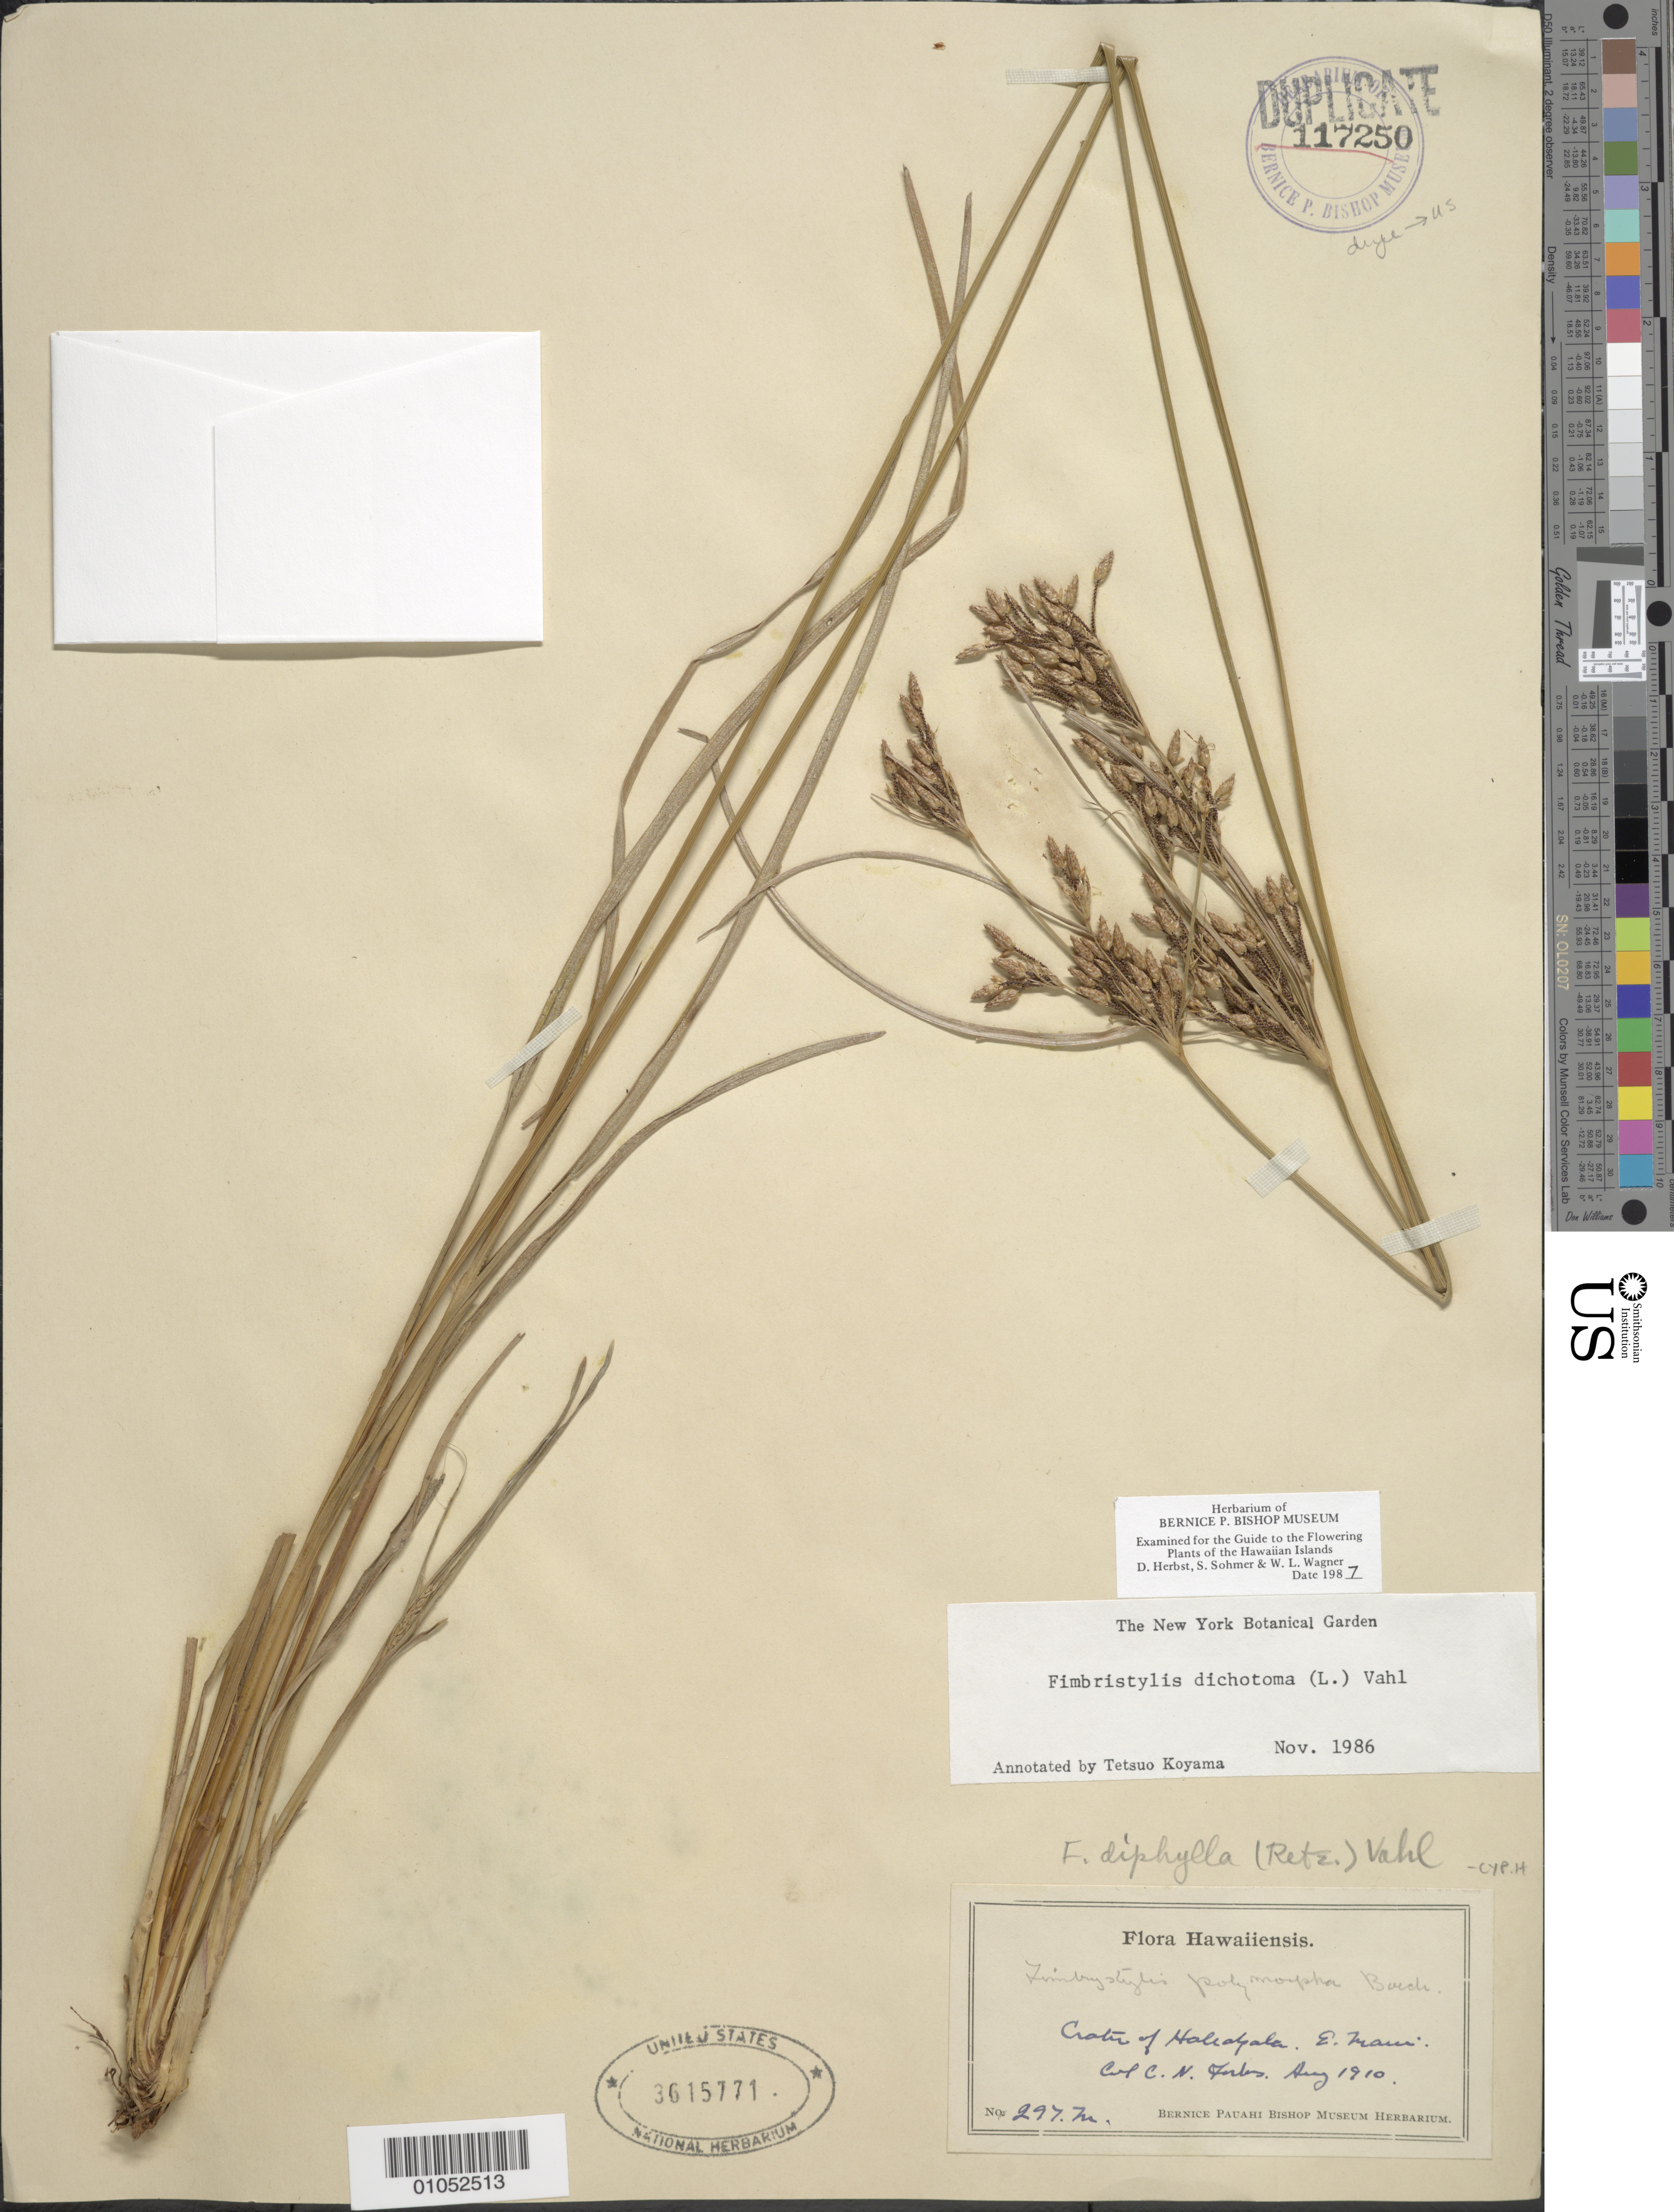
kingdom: Plantae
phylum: Tracheophyta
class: Liliopsida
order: Poales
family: Cyperaceae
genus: Fimbristylis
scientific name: Fimbristylis dichotoma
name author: (L.) Vahl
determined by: Herbst, D. R.; Sohmer, S. H.; Wagner, W. L.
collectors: C. N. Forbes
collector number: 297.M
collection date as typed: Aug 1910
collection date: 1910-08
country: United States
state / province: Hawaii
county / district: Maui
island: Maui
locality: Crater of Haleakala.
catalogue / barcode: US 3615771